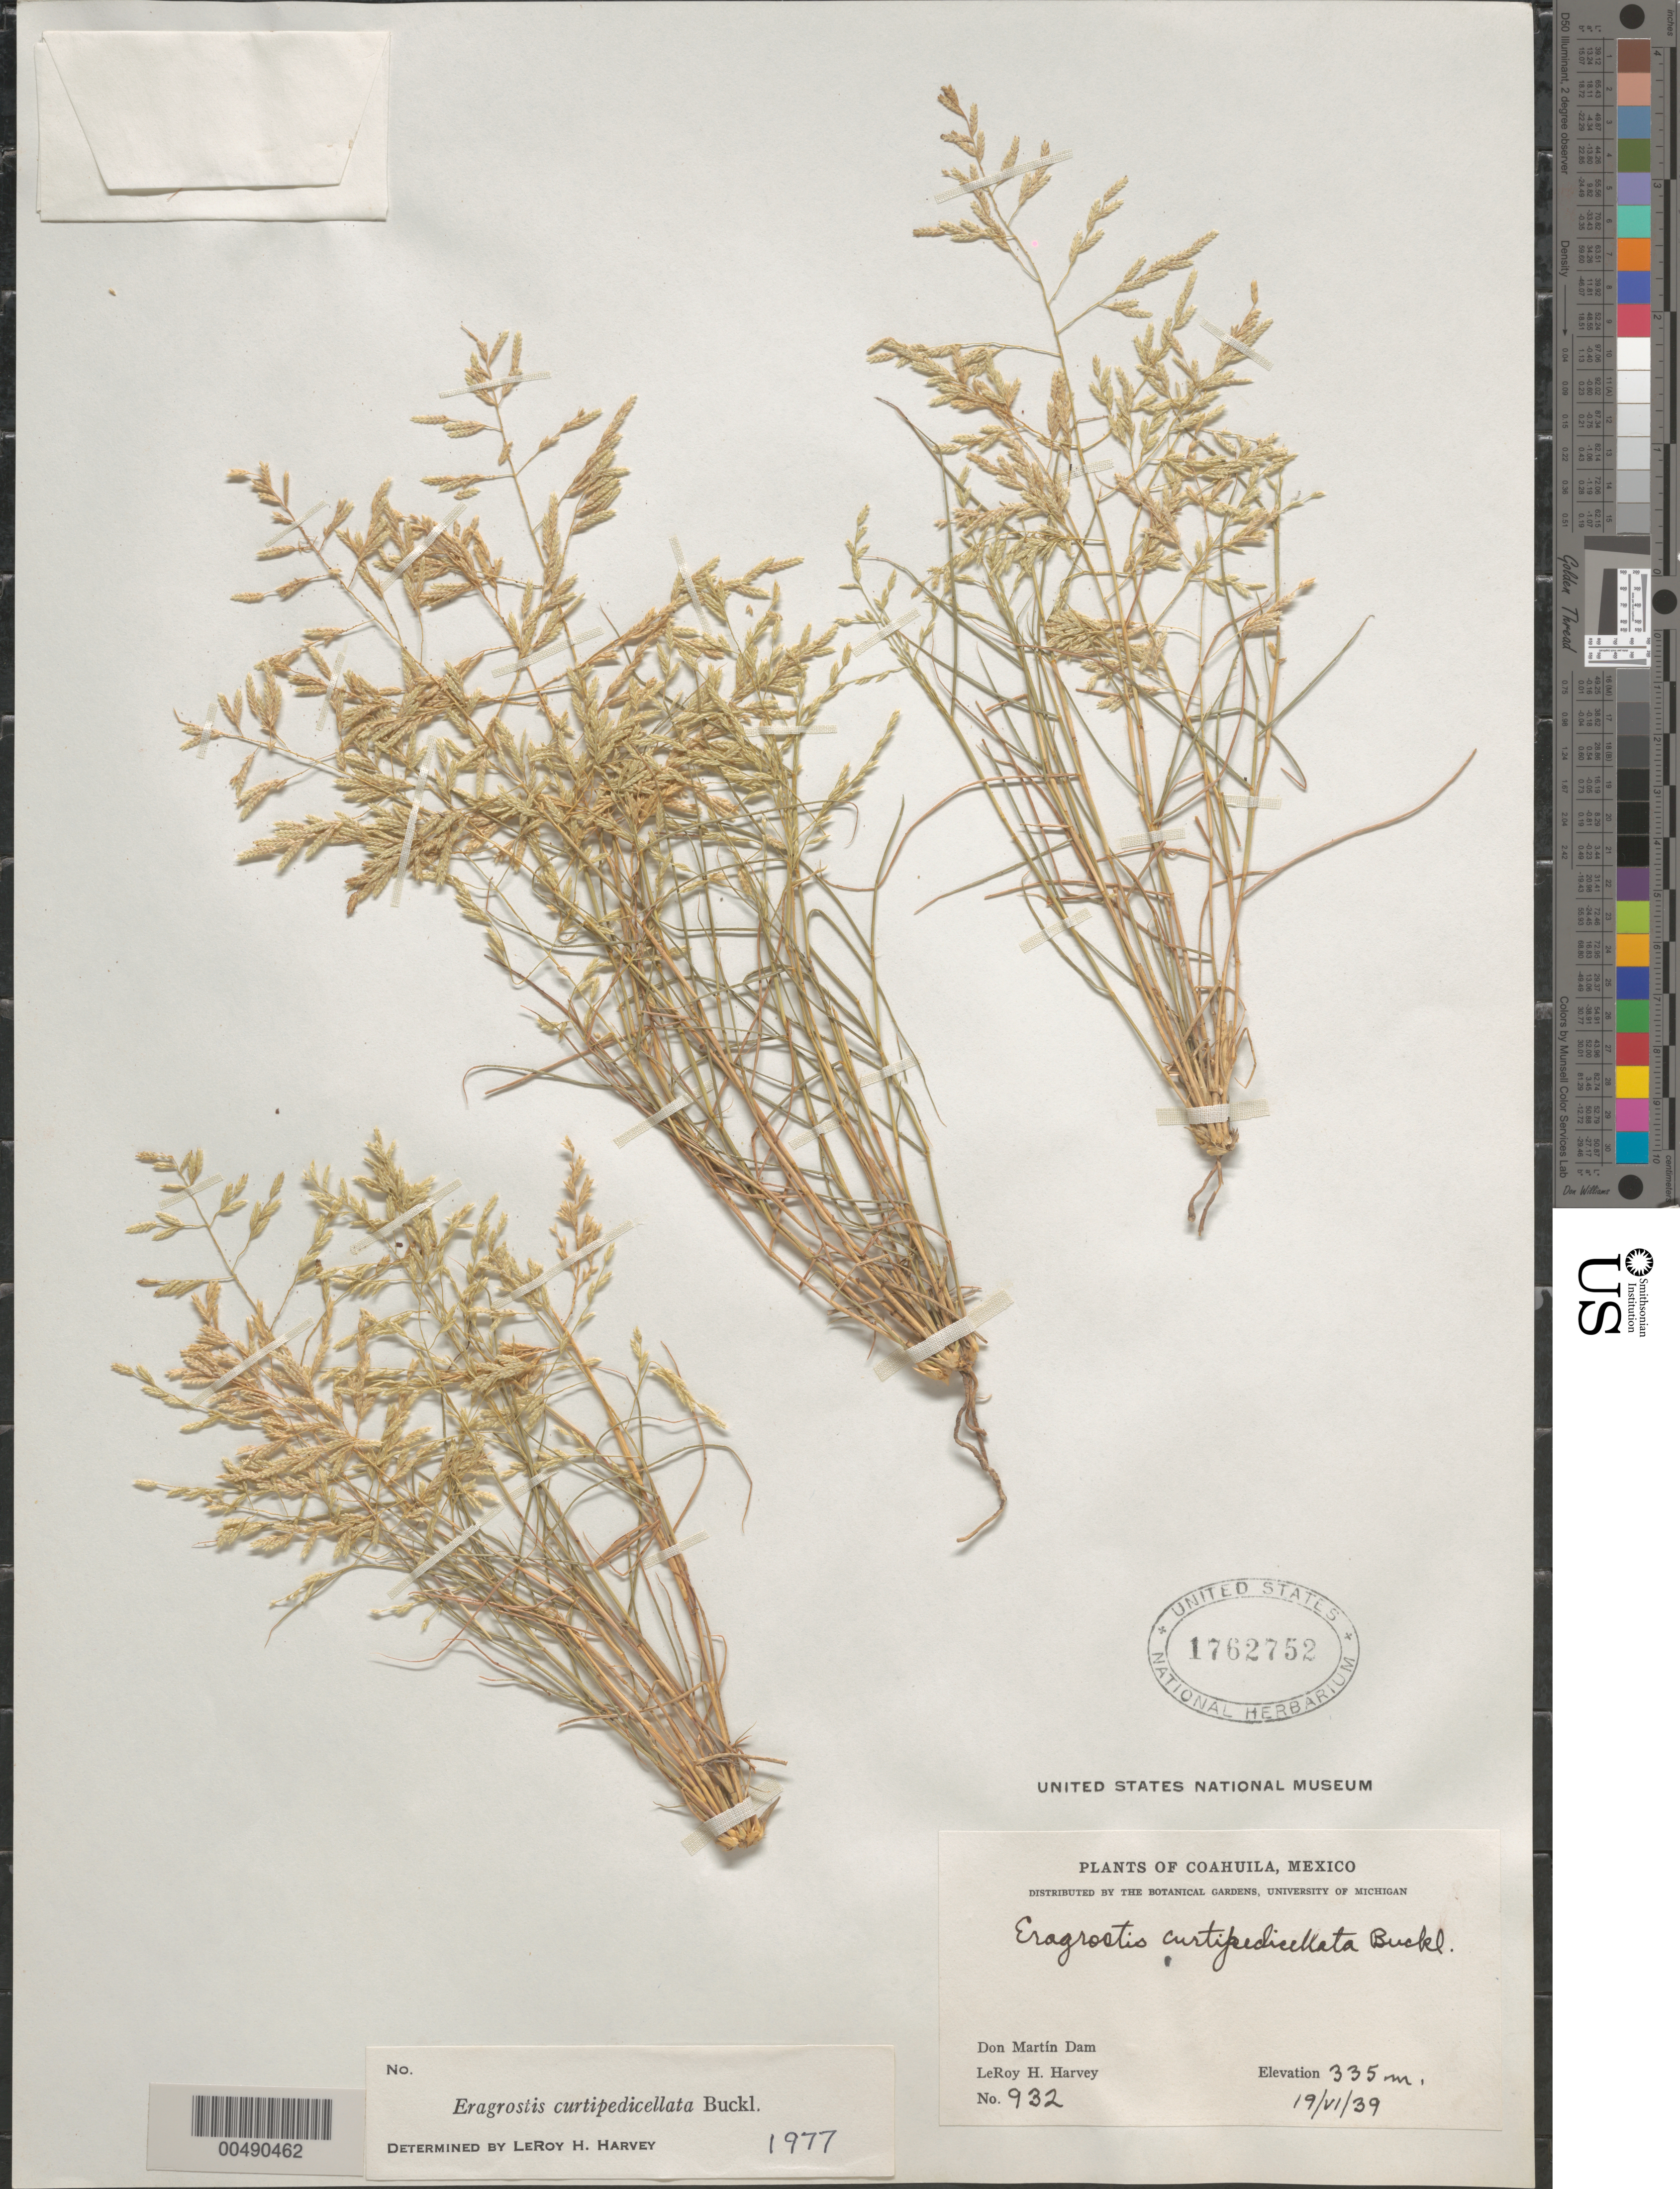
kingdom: Plantae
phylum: Tracheophyta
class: Liliopsida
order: Poales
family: Poaceae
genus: Eragrostis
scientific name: Eragrostis curtipedicellata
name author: Buckley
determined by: Harvey, L. H.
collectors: L. H. Harvey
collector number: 932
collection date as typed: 19 Jun 1939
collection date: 1939-06-19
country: Mexico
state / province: Coahuila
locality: Don Martín Dam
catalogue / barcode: US 1762752